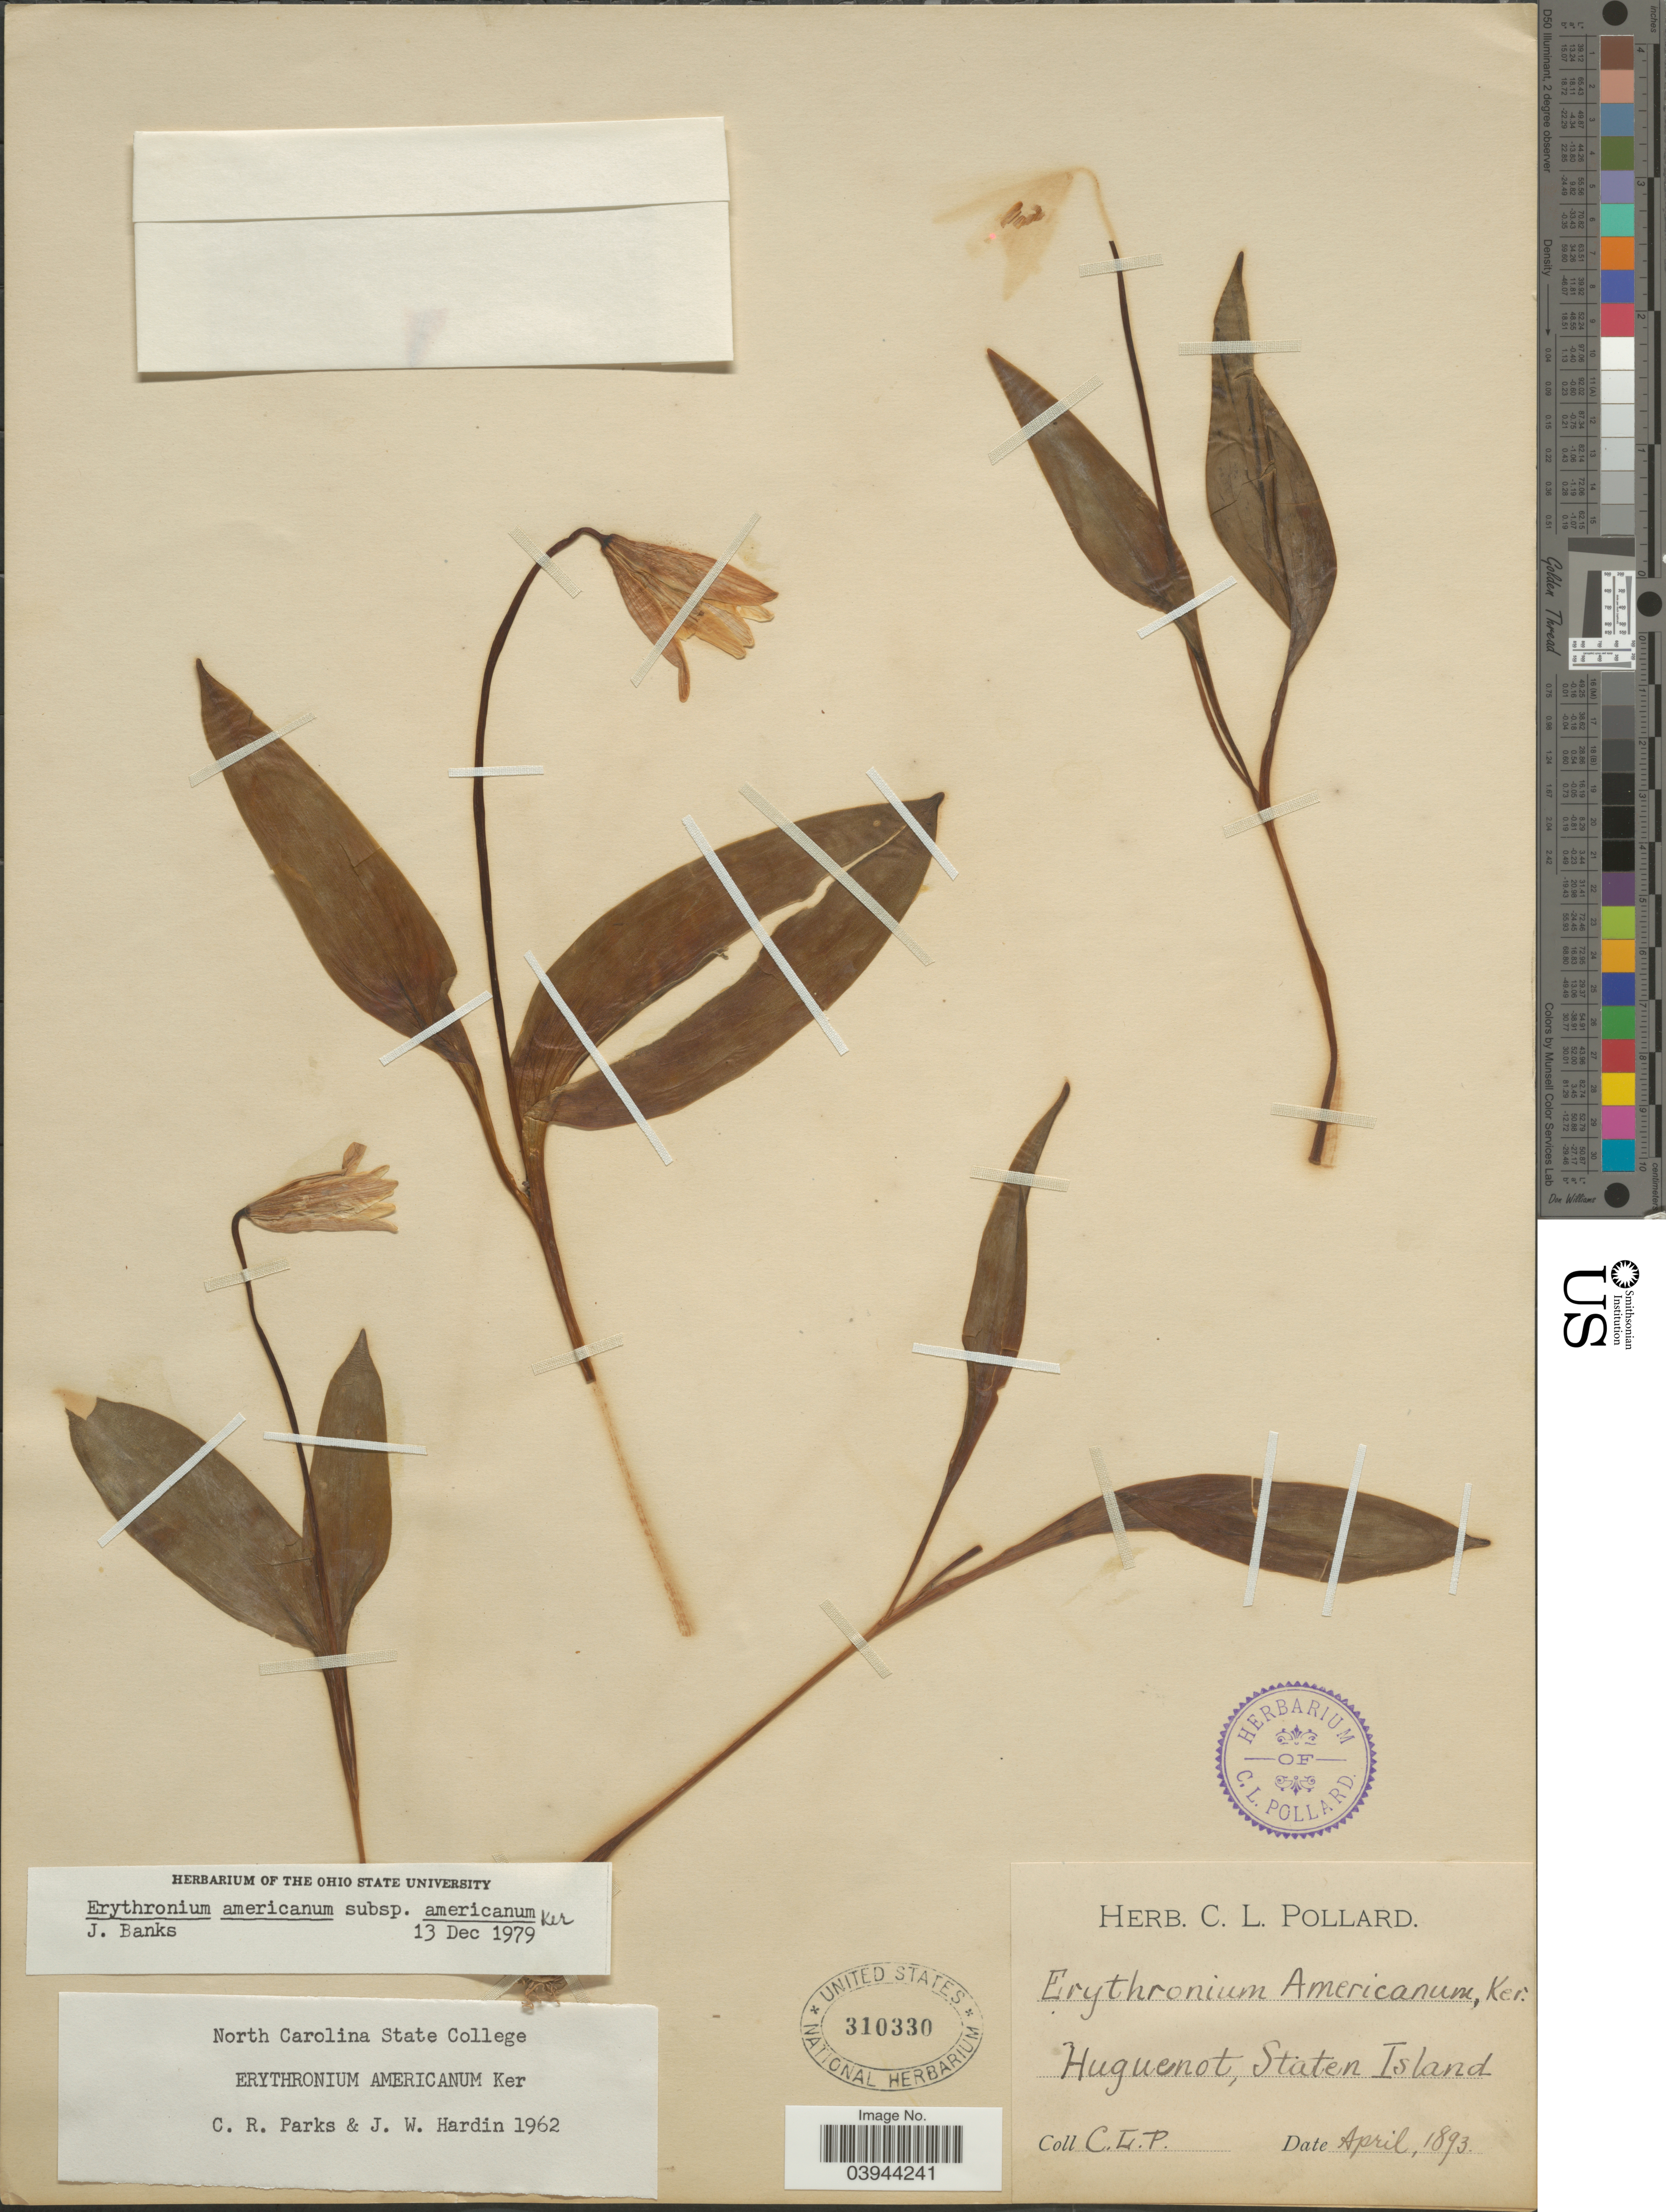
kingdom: Plantae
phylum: Tracheophyta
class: Liliopsida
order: Liliales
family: Liliaceae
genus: Erythronium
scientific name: Erythronium americanum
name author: Ker Gawl.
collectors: C. L. Pollard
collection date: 1893-04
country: United States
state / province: New York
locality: Huguenot, Staten Island.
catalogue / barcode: US 310330